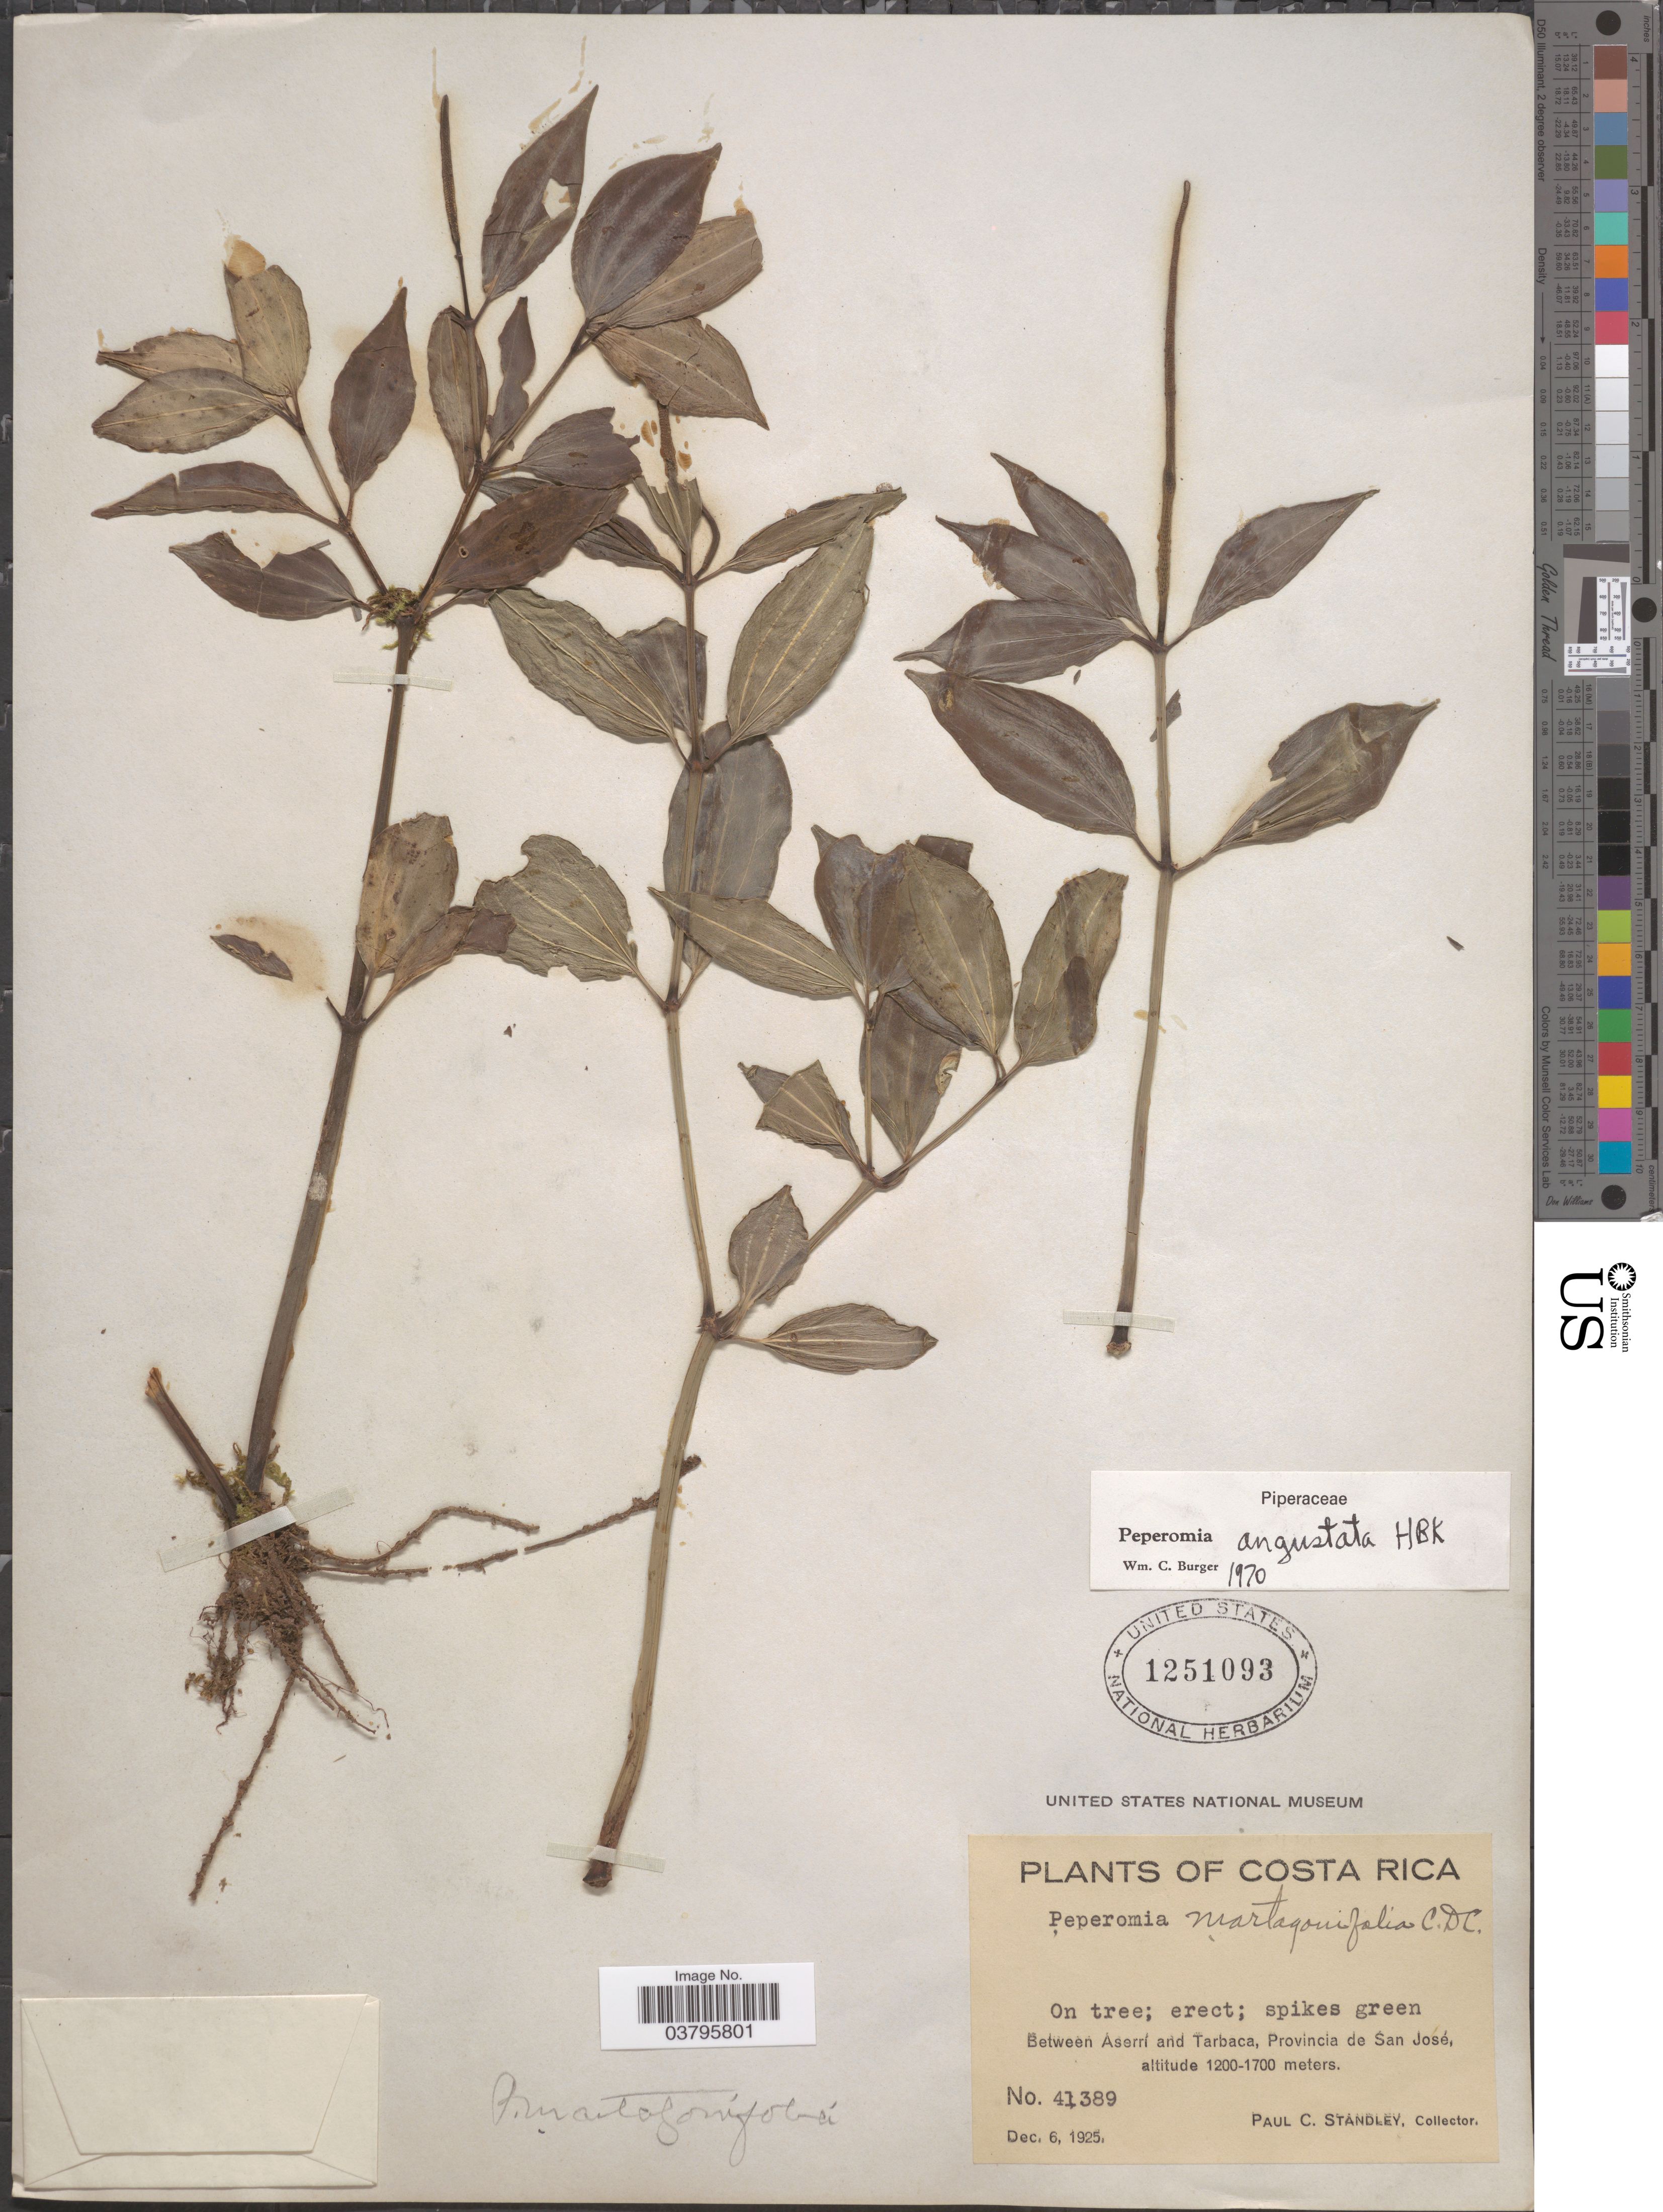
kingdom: Plantae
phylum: Tracheophyta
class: Magnoliopsida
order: Piperales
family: Piperaceae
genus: Peperomia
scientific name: Peperomia rhexiifolia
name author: C. DC.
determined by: Jiménez, José Estaban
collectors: P. C. Standley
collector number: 41389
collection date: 1925-12-06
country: Costa Rica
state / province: San José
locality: Between Aserrí and Tarbaca.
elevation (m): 1200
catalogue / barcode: US 1251093